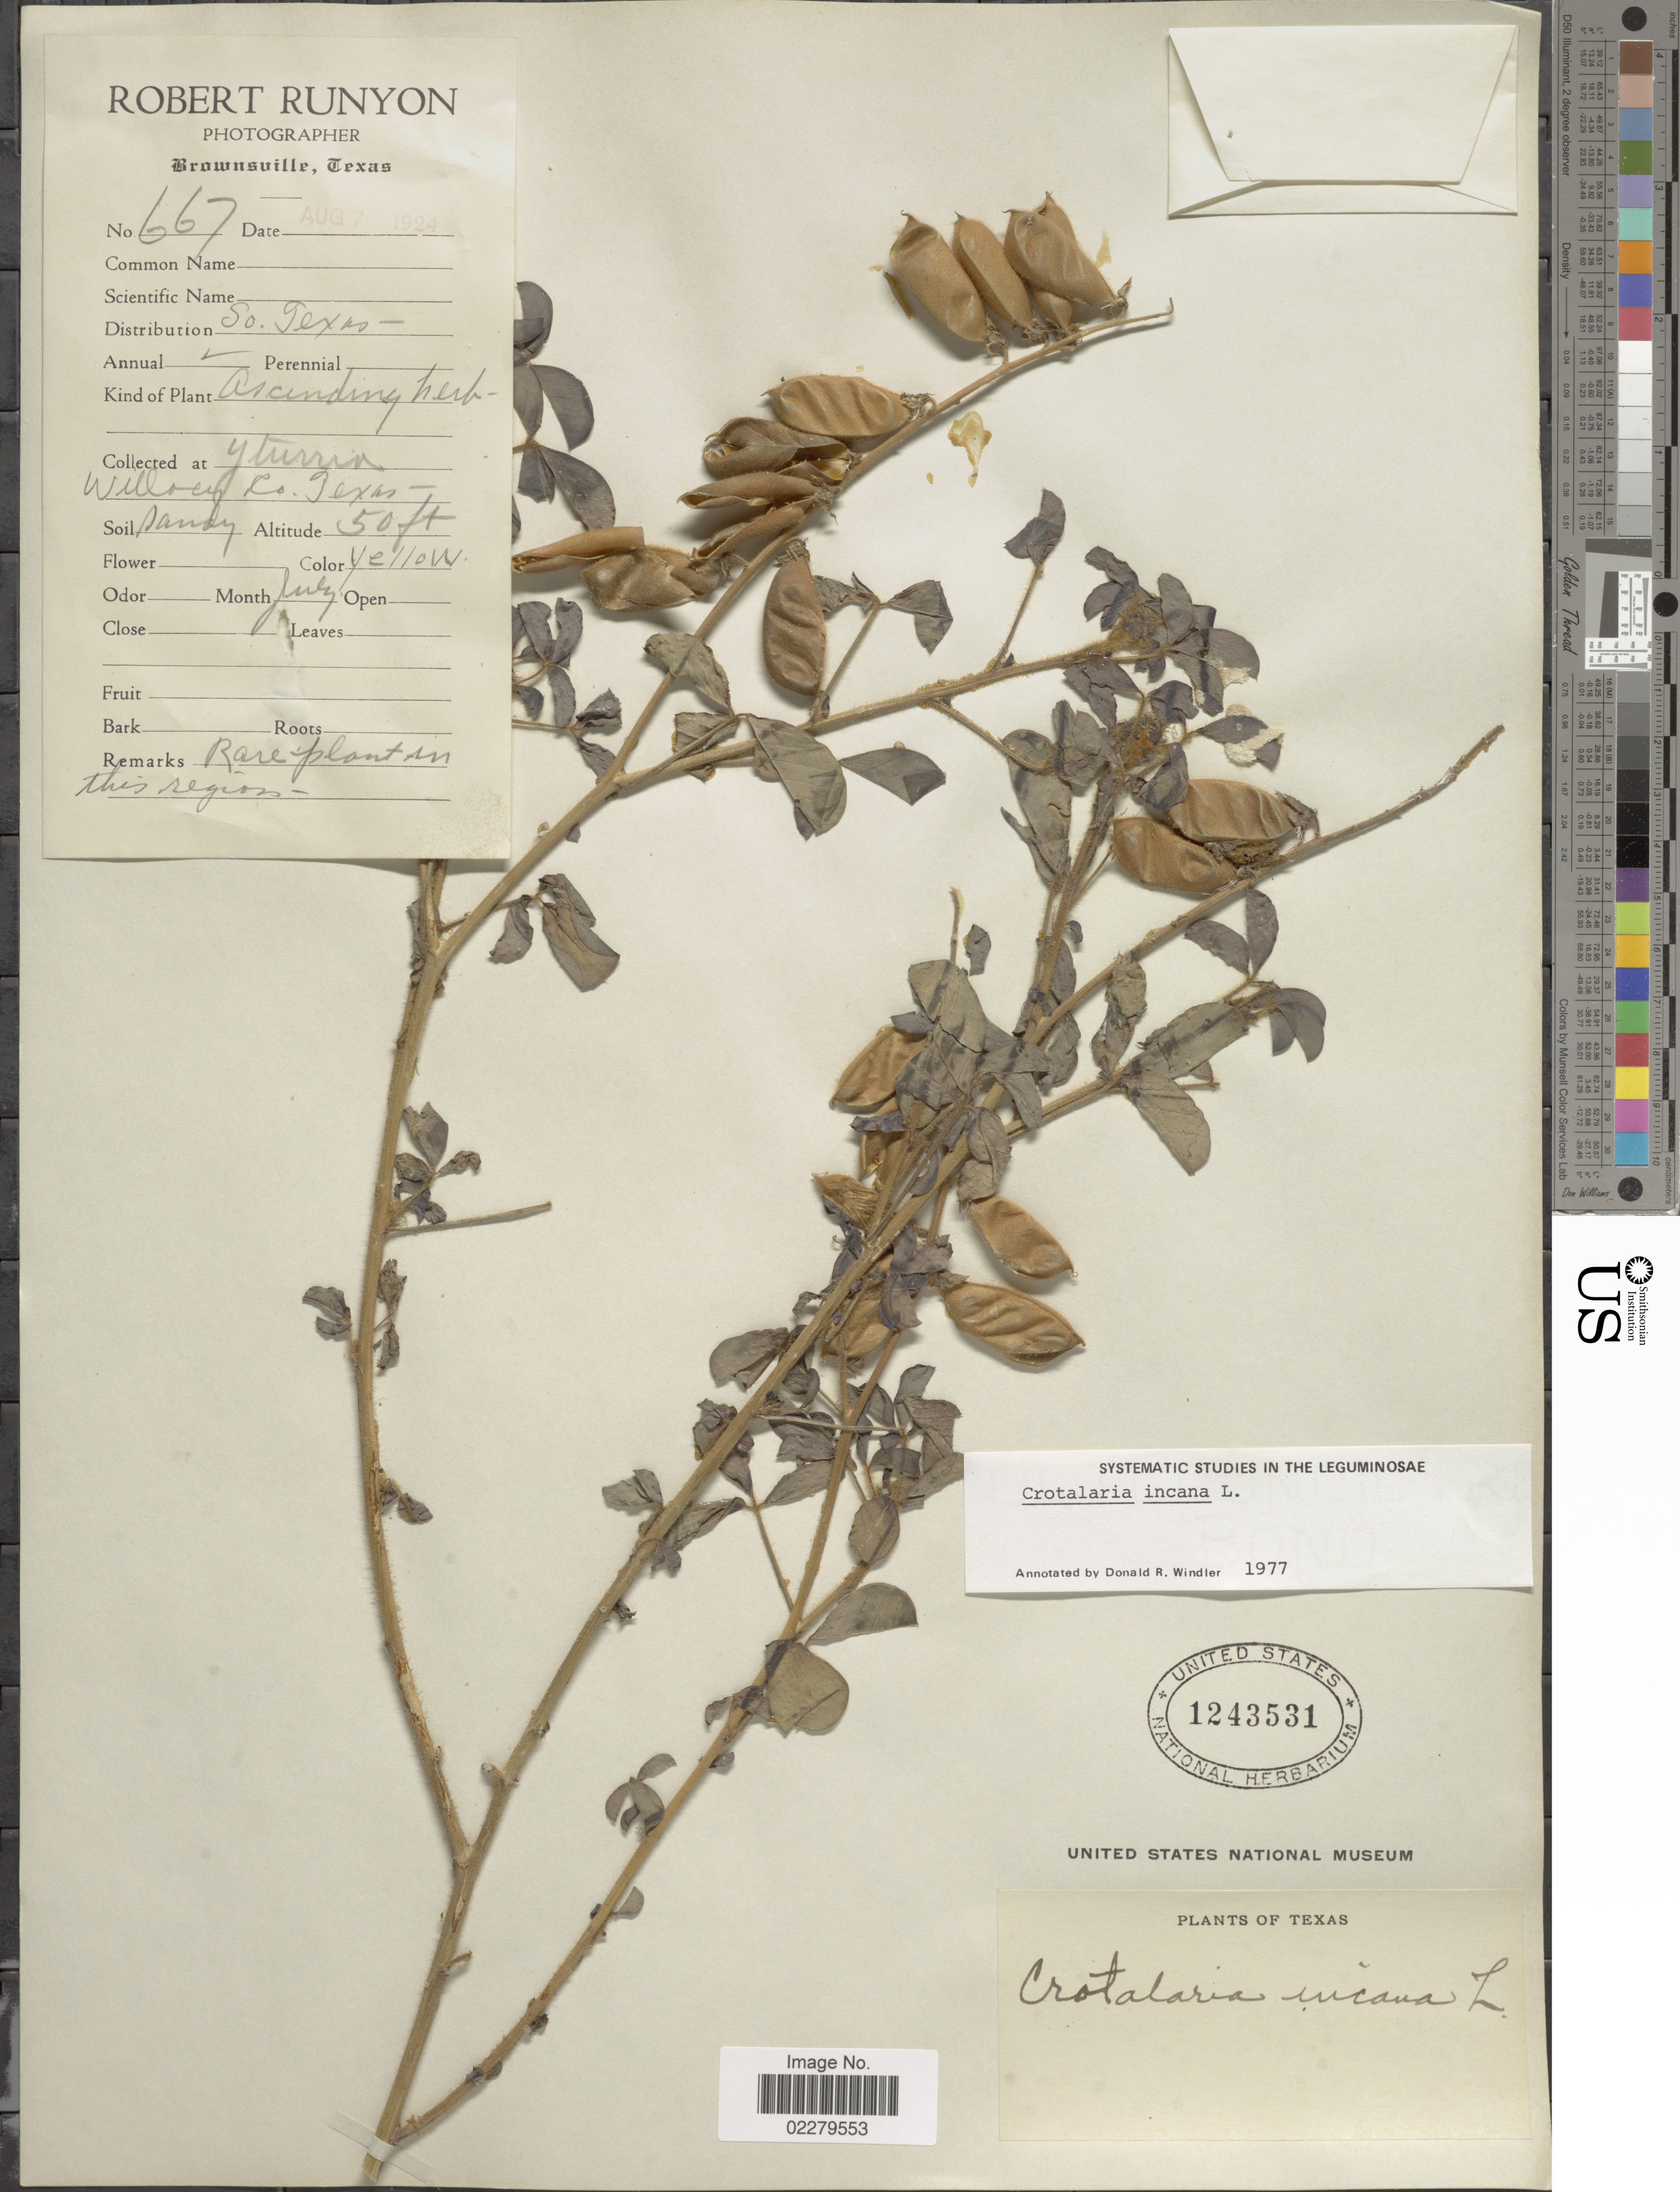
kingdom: Plantae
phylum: Tracheophyta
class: Magnoliopsida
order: Fabales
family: Fabaceae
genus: Crotalaria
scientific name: Crotalaria incana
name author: L.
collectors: R. Runyon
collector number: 667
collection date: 1924-08-07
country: United States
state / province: Texas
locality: Brownsville. Yturria, Willacy Co. Texas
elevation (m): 15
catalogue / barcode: US 1243531